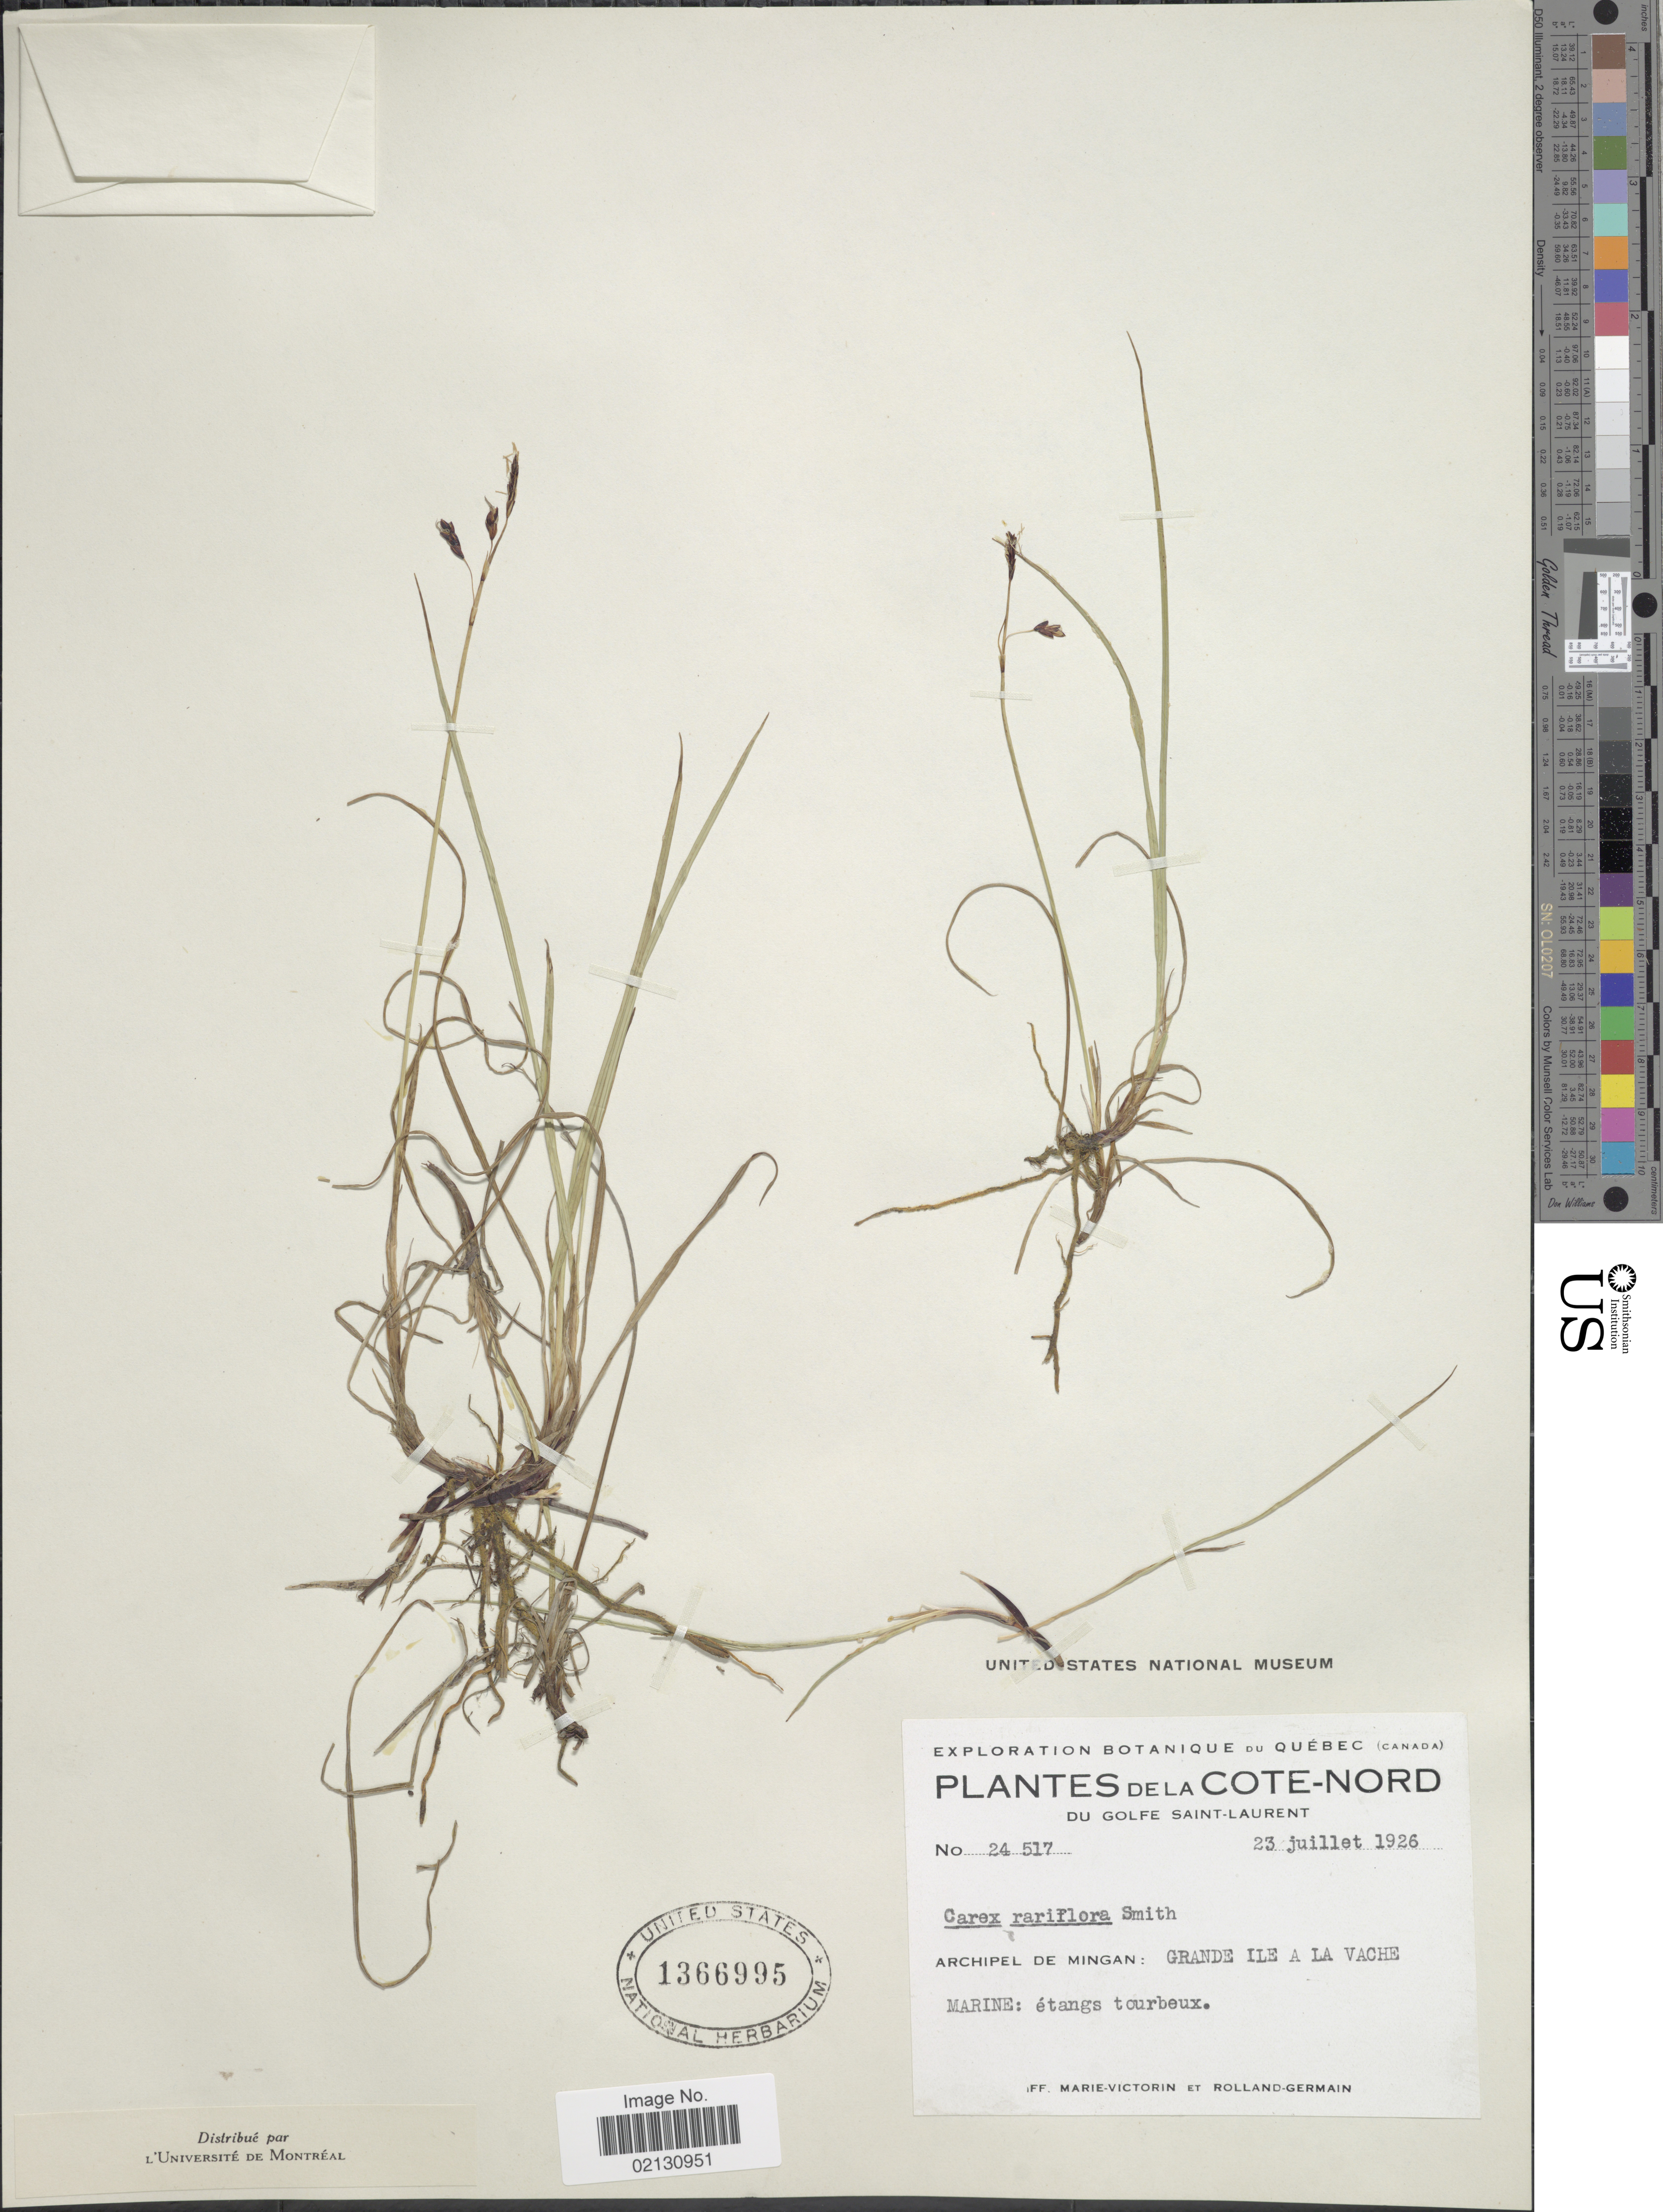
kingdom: Plantae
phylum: Tracheophyta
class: Liliopsida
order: Poales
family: Cyperaceae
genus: Carex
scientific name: Carex rariflora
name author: (Wahlenb.) Sm.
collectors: F. Marie-Victorin & Rolland-Germain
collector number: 24517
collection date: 1926-07-23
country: Canada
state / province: Quebec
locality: Cote-Nord du Golfe Saint Laurent. Archipel de Mingan: Grande Ile a la Vache Marine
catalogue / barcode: US 1366995